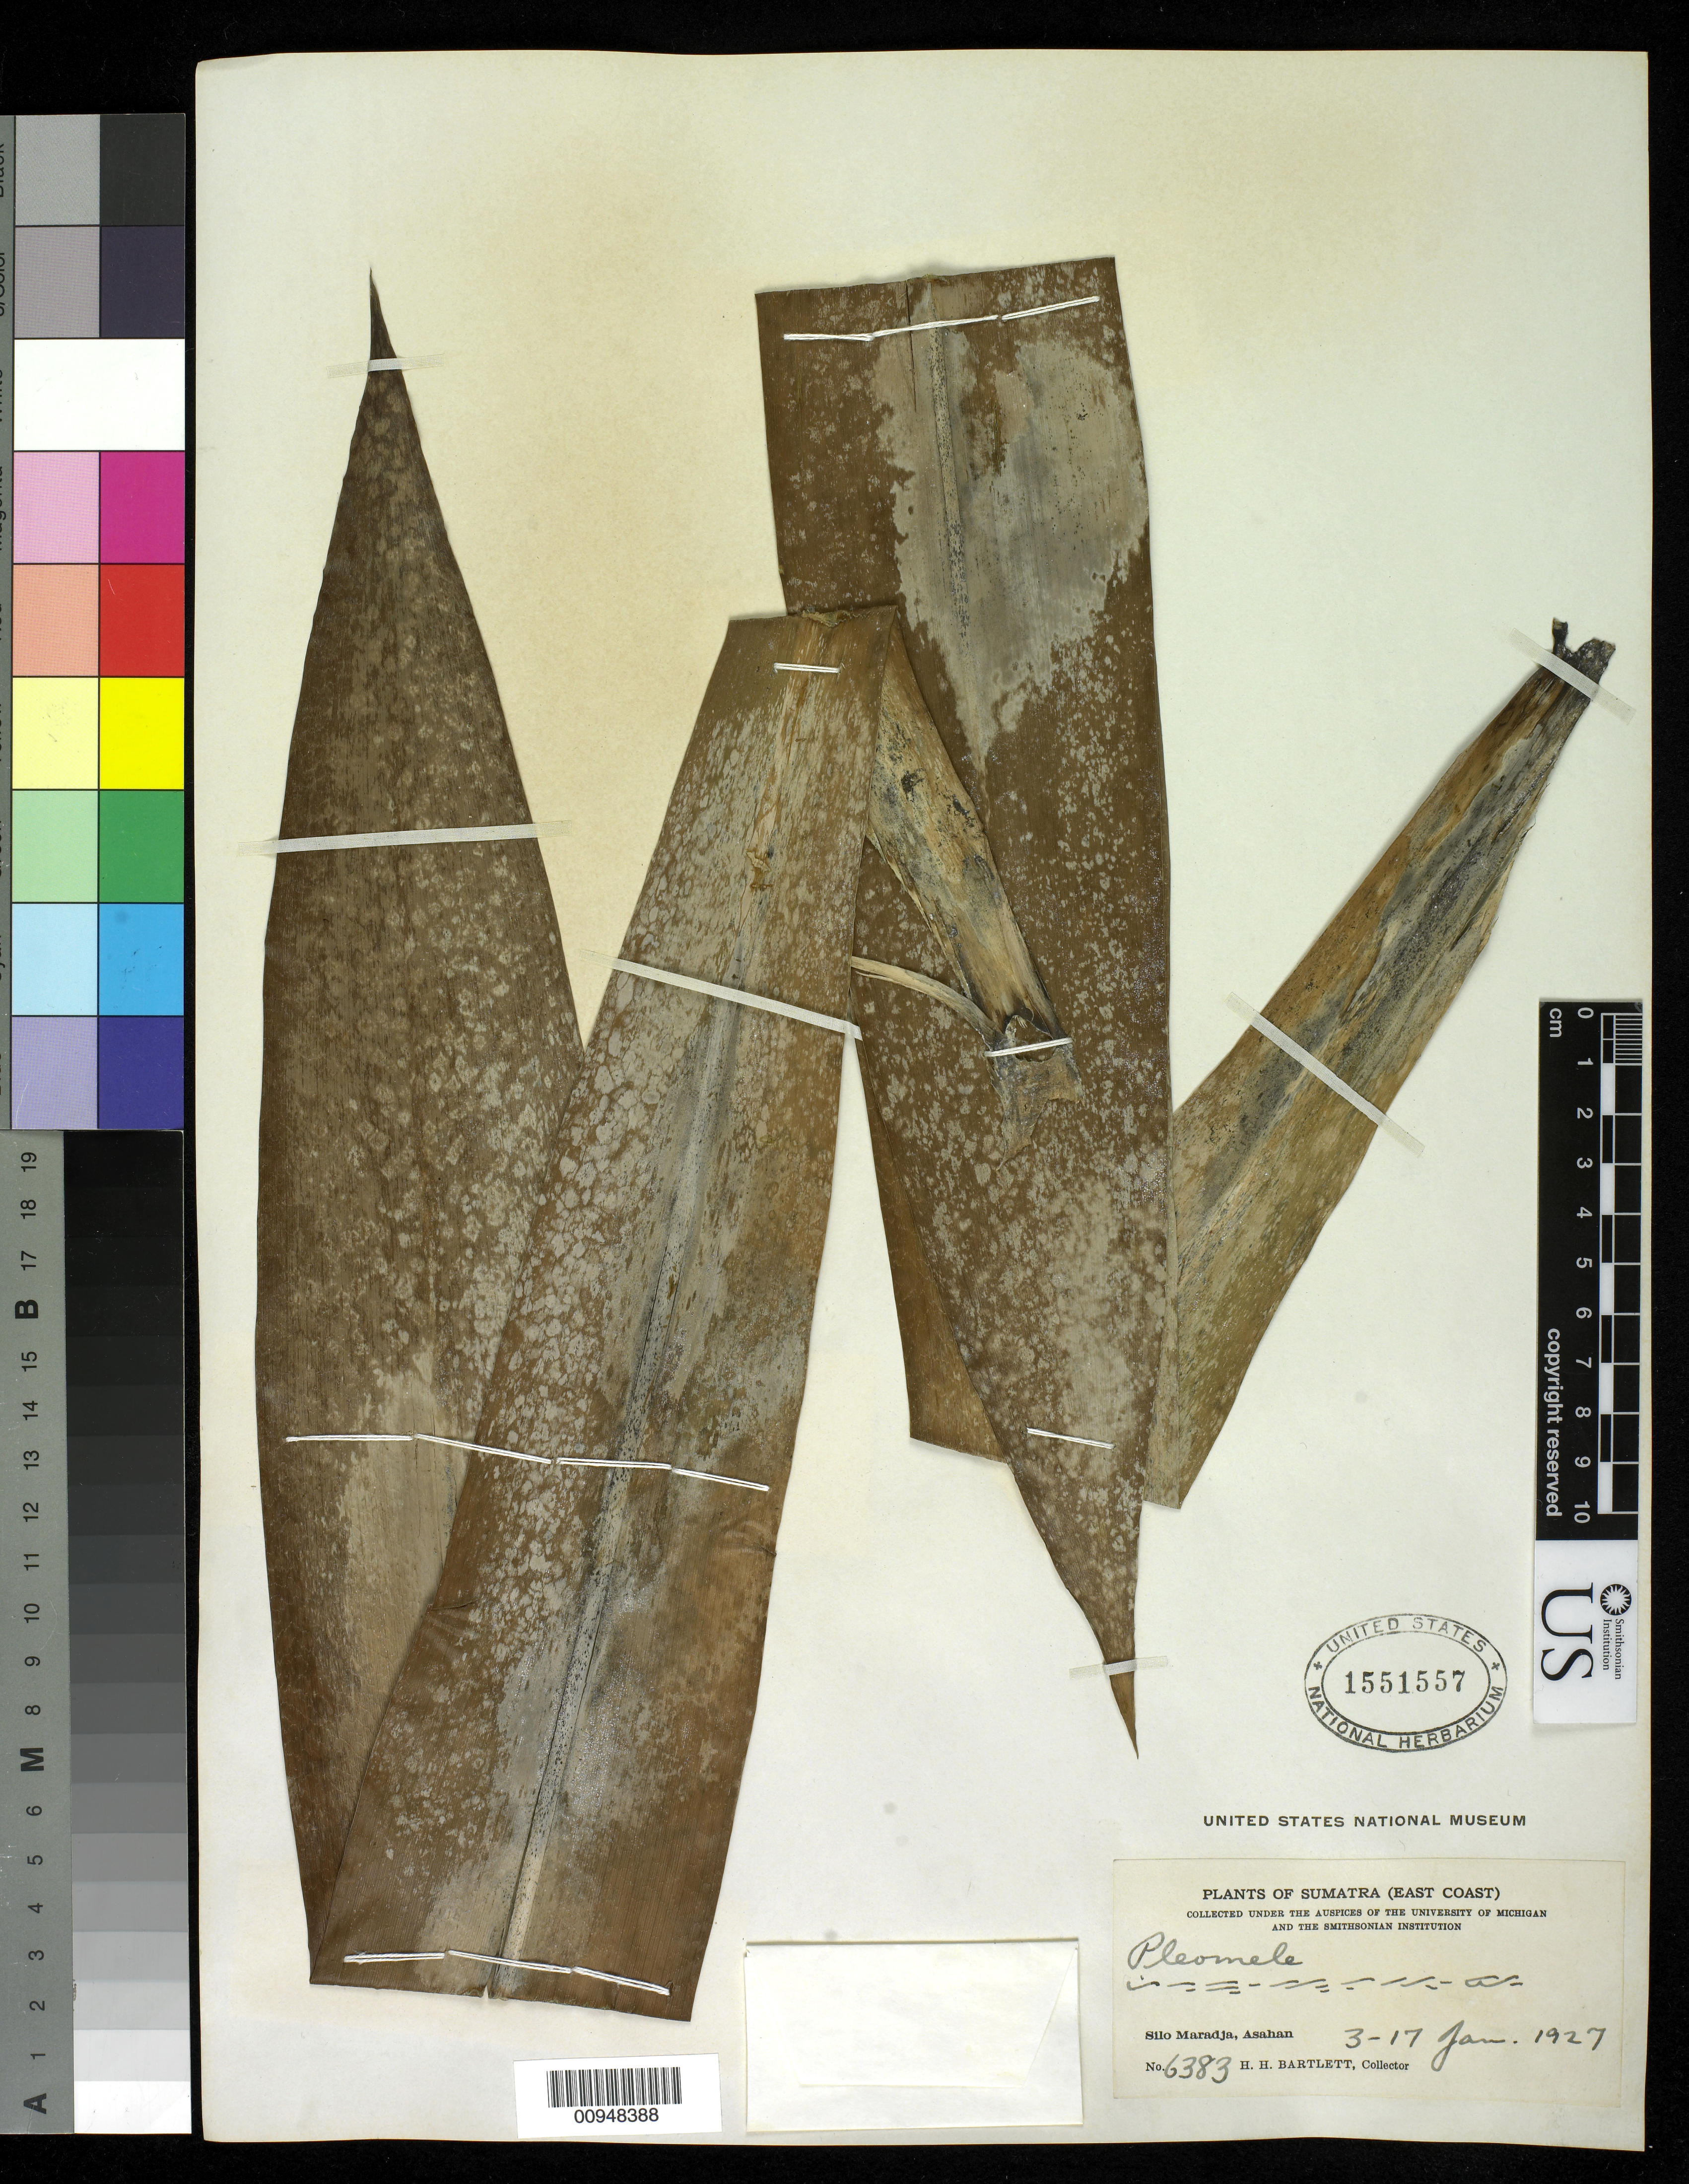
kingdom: Plantae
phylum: Tracheophyta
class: Liliopsida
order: Asparagales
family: Asparagaceae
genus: Dracaena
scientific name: Dracaena sp.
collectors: H. H. Bartlett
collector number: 6383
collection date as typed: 03 Jan 1927 to 17 Jan 1927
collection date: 1927-01-03/1927-01-17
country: Indonesia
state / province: Sumatra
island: Sumatra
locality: silo Maradja, Asahan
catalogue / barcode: US 1551557